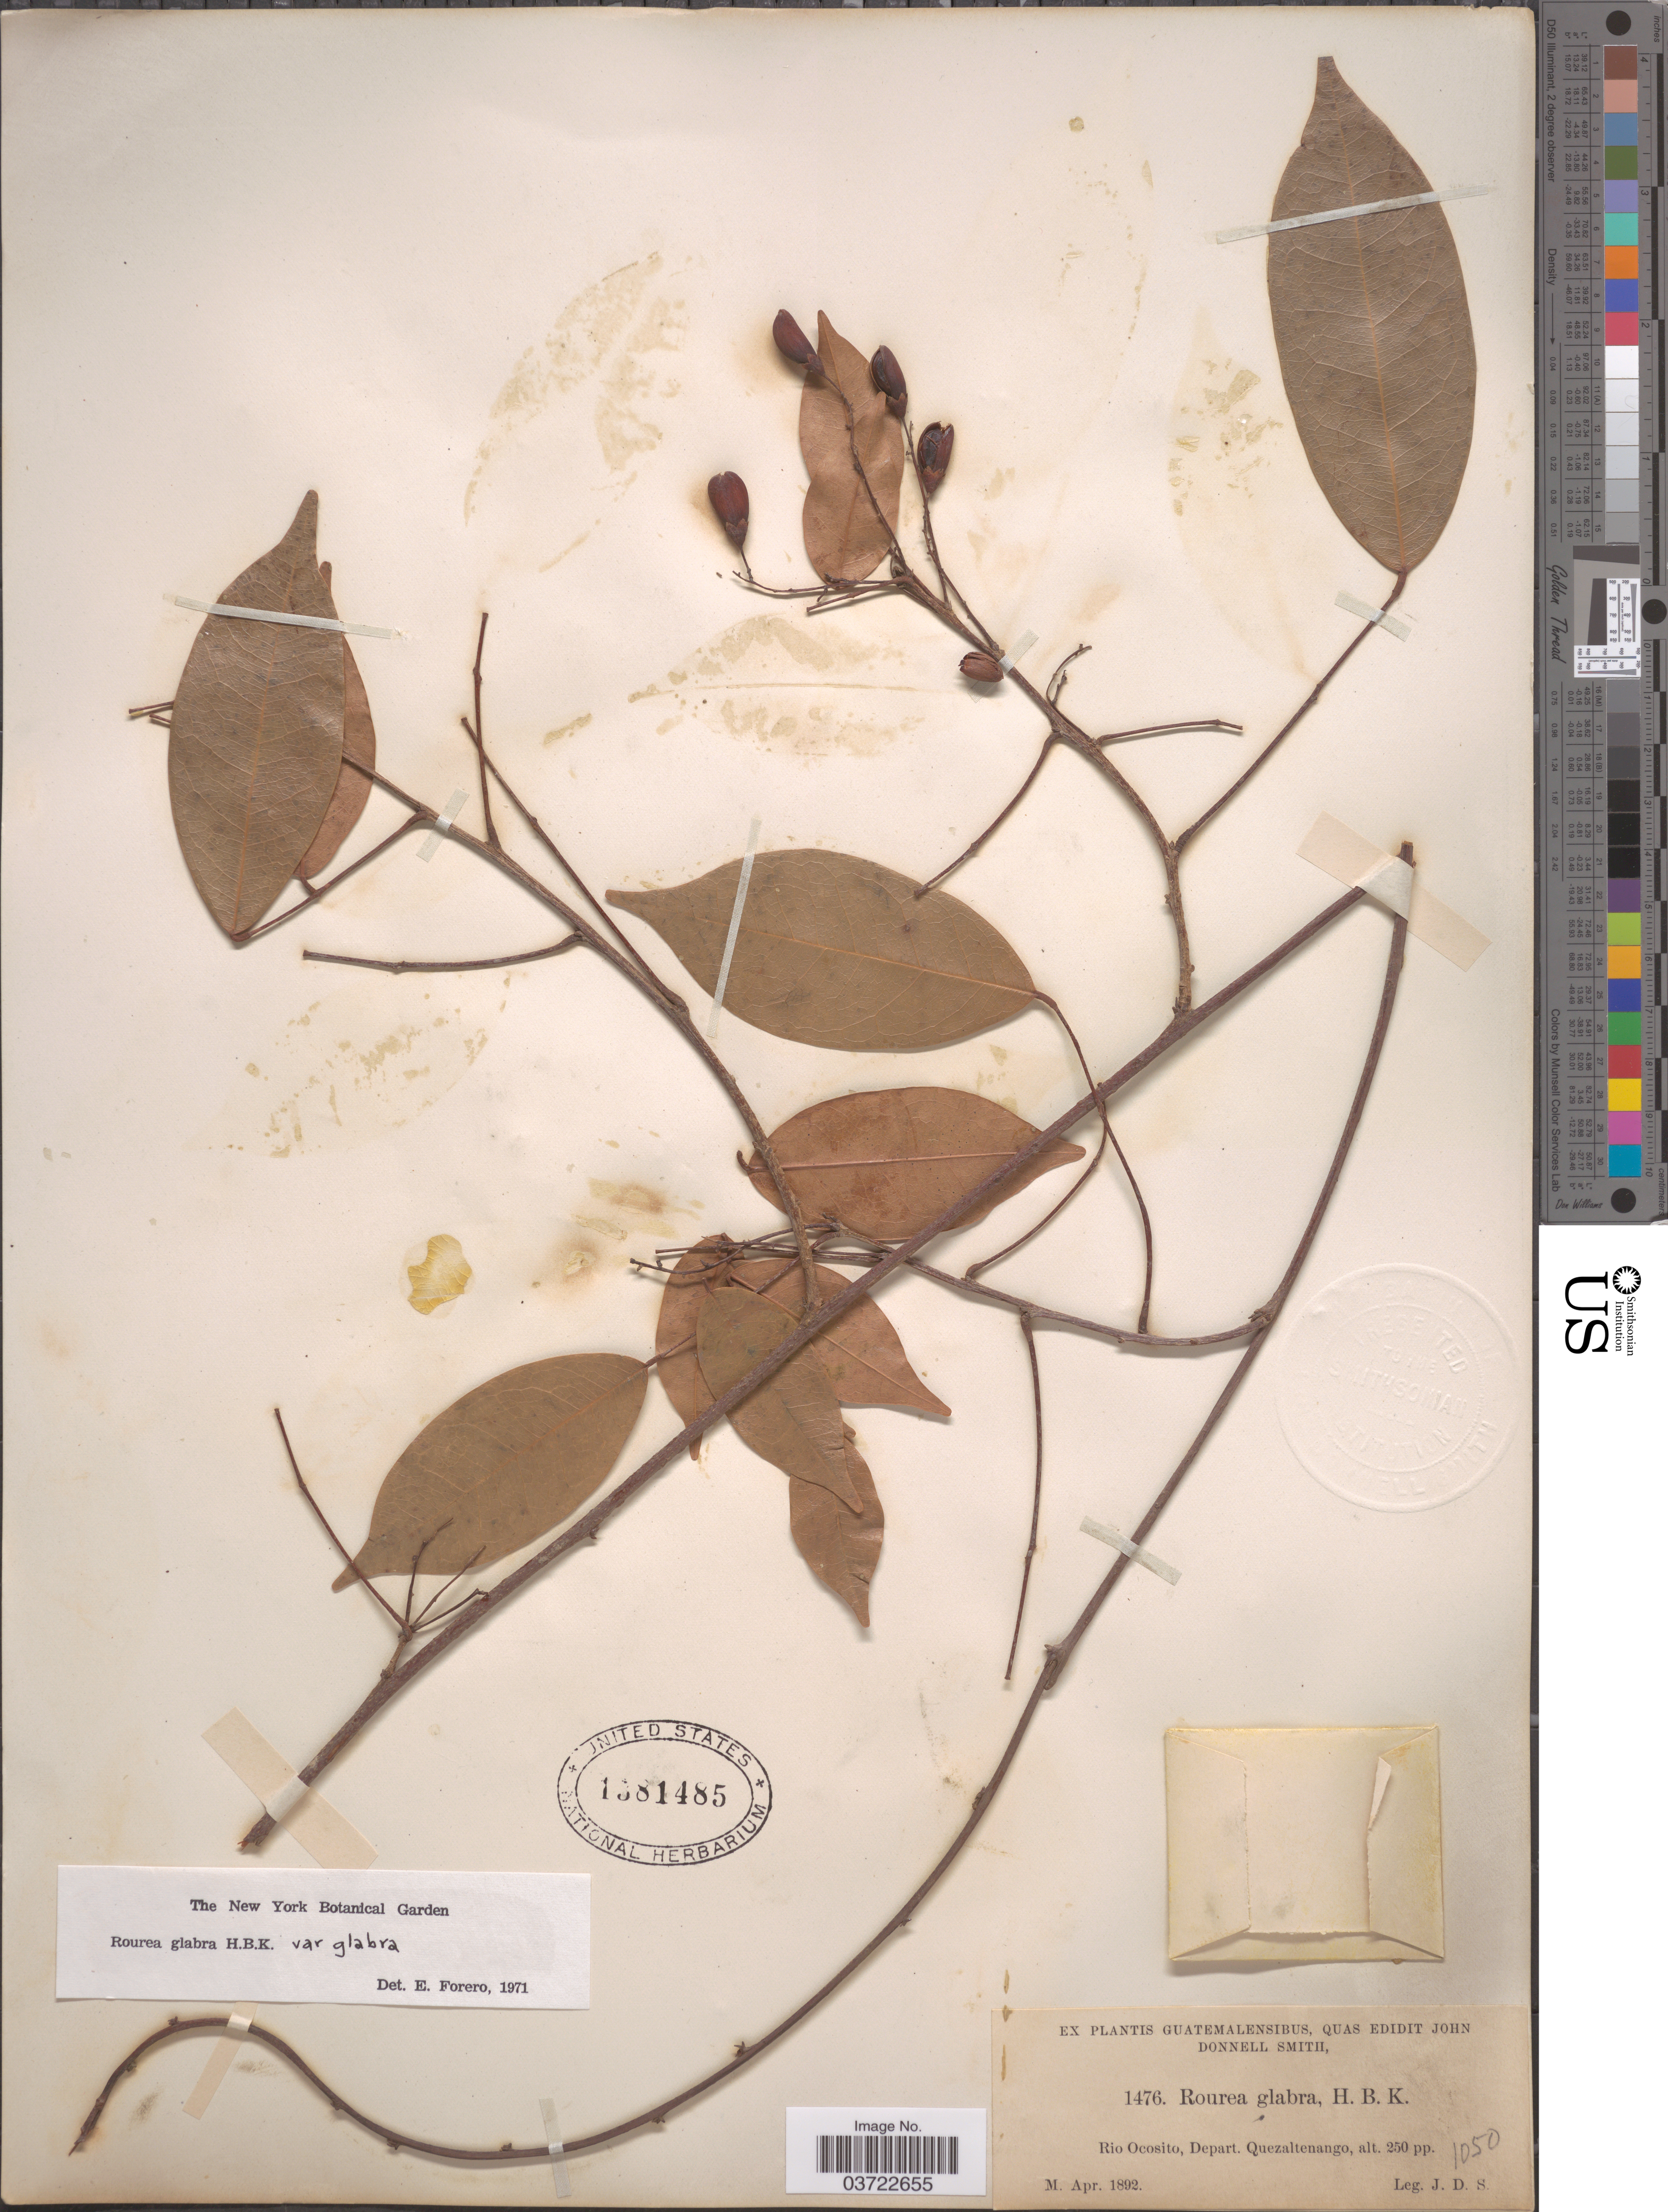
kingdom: Plantae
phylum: Tracheophyta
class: Magnoliopsida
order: Oxalidales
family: Connaraceae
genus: Rourea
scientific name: Rourea glabra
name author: Kunth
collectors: J. Donnell Smith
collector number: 1476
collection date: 1892-04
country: Guatemala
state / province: Quetzaltenango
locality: Rio Ocosito, Depart. Quezaltenango.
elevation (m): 76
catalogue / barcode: US 1381485